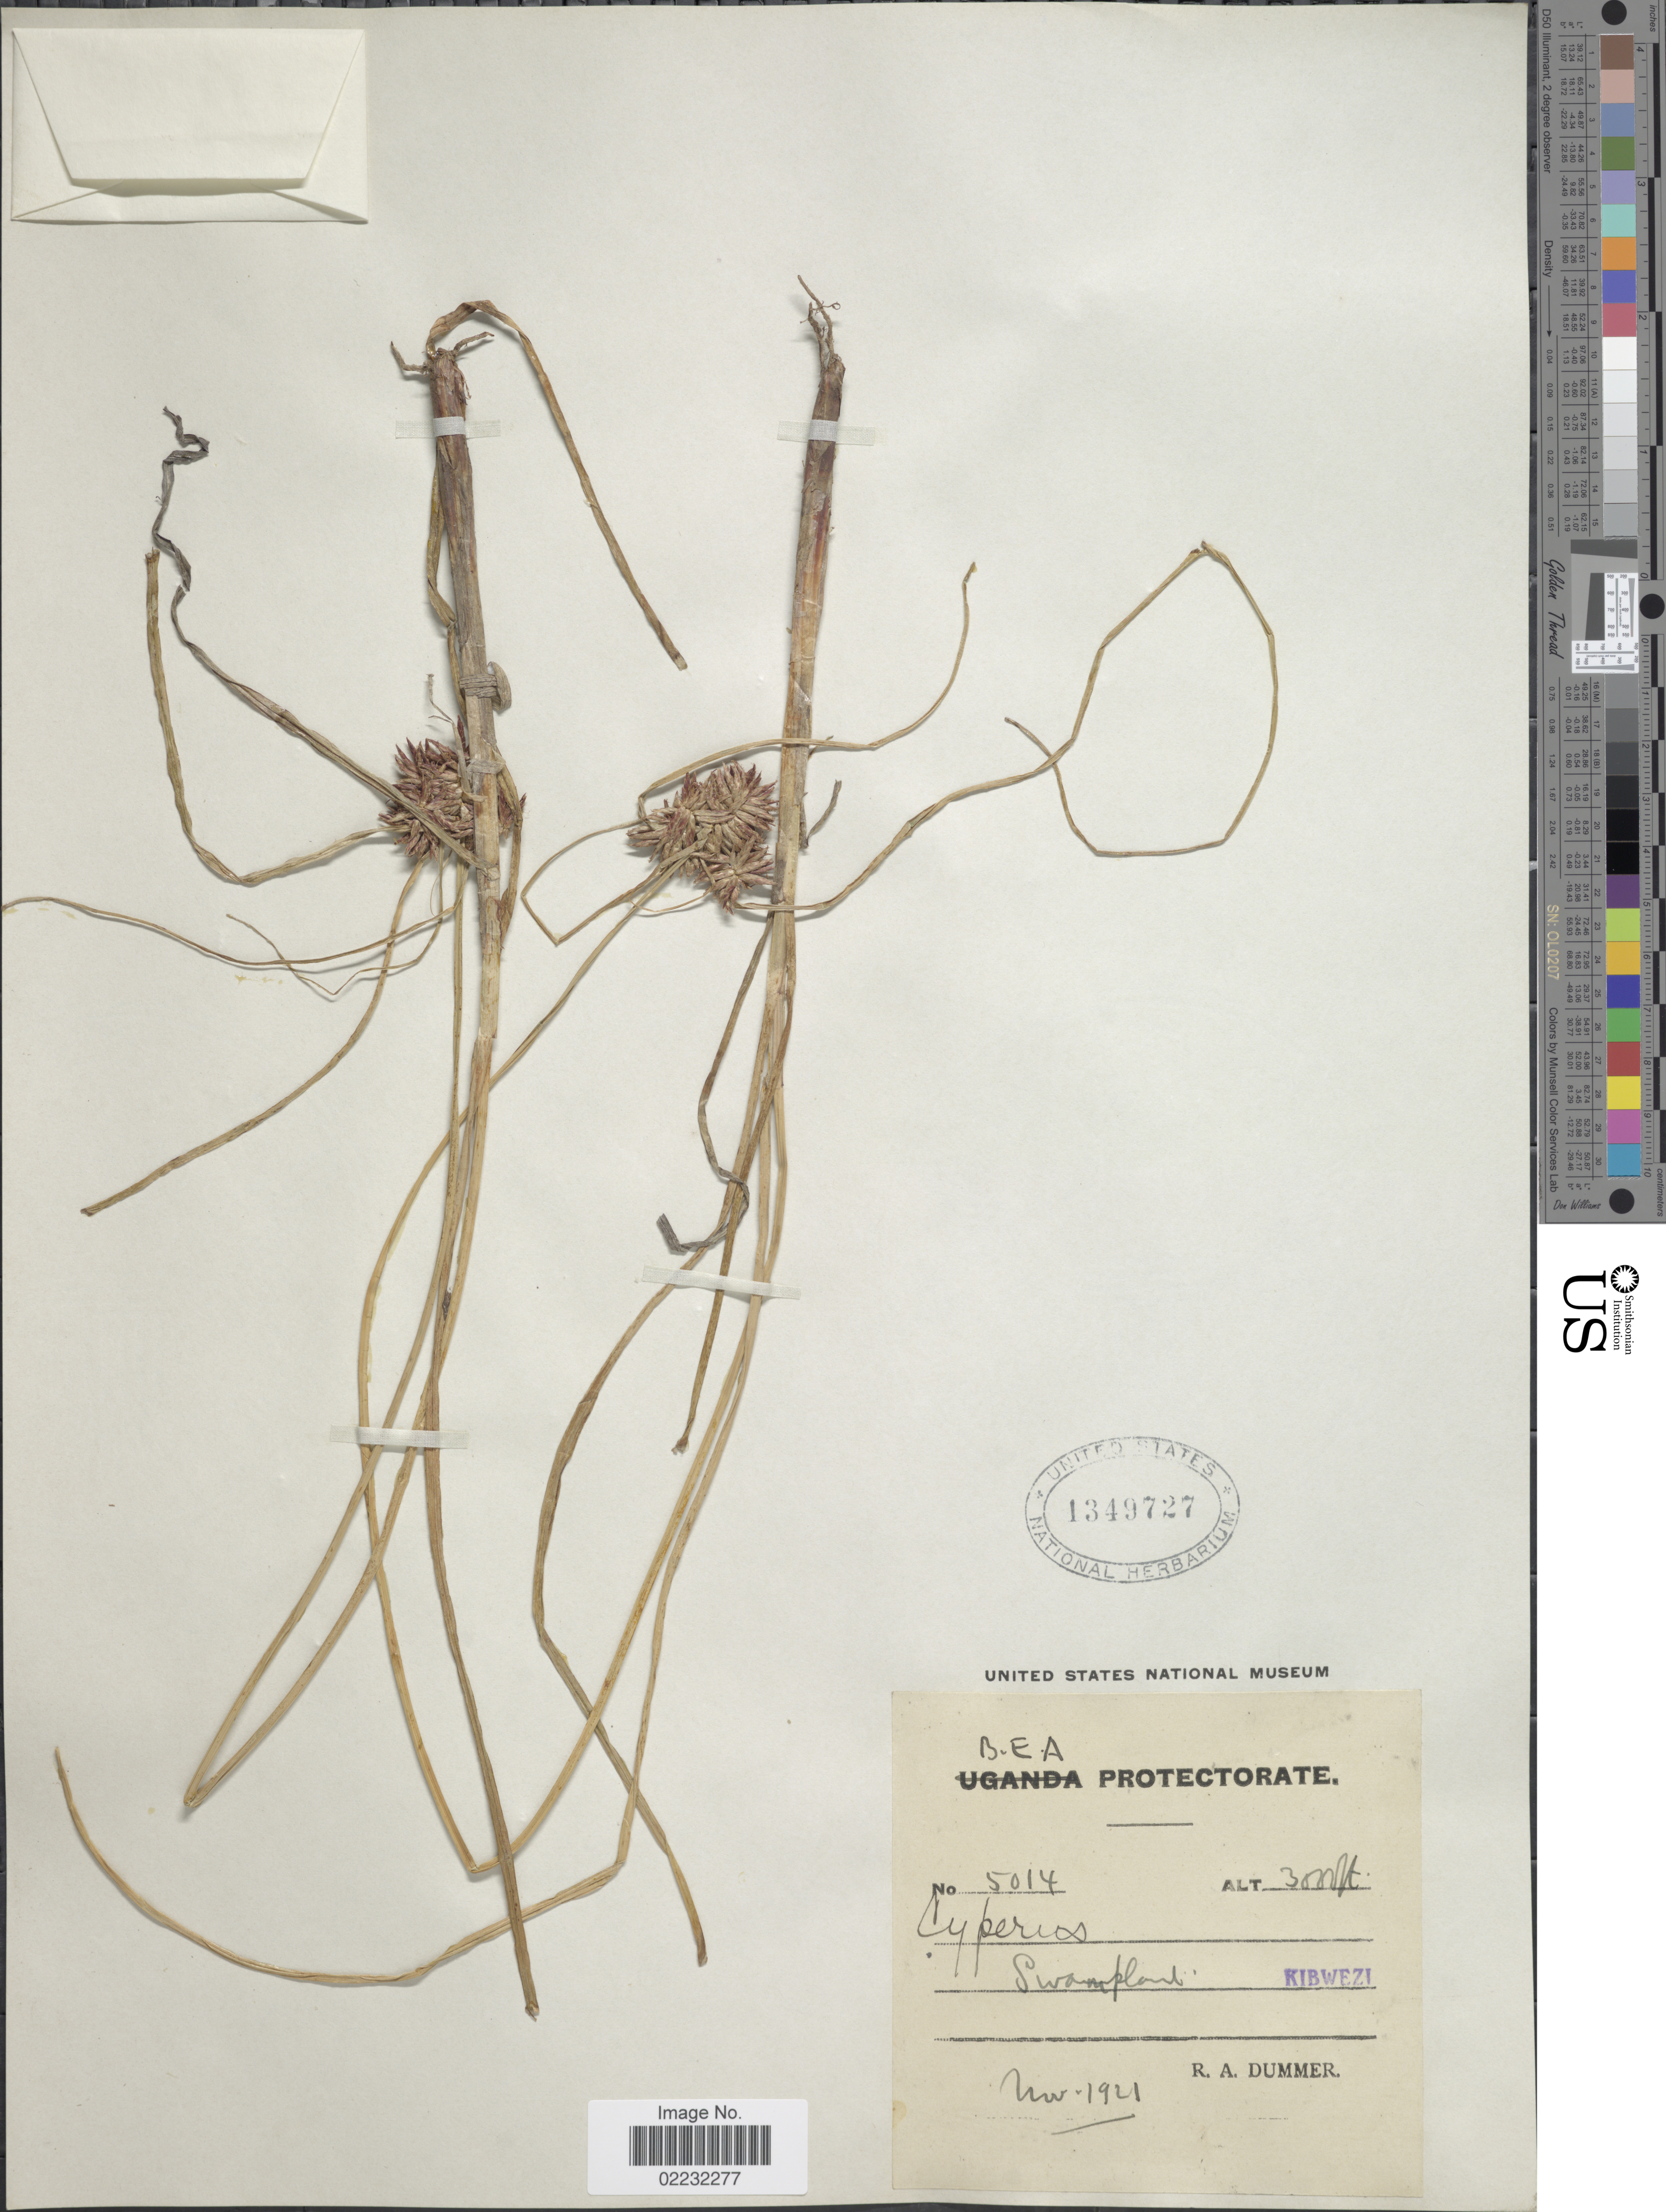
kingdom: Plantae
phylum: Tracheophyta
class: Liliopsida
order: Poales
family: Cyperaceae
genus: Cyperus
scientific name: Cyperus sp.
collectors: R. Dümmer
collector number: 5014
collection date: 1921-11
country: Kenya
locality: B.E.A., swampland, Kibwezi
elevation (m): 914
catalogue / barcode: US 1349727